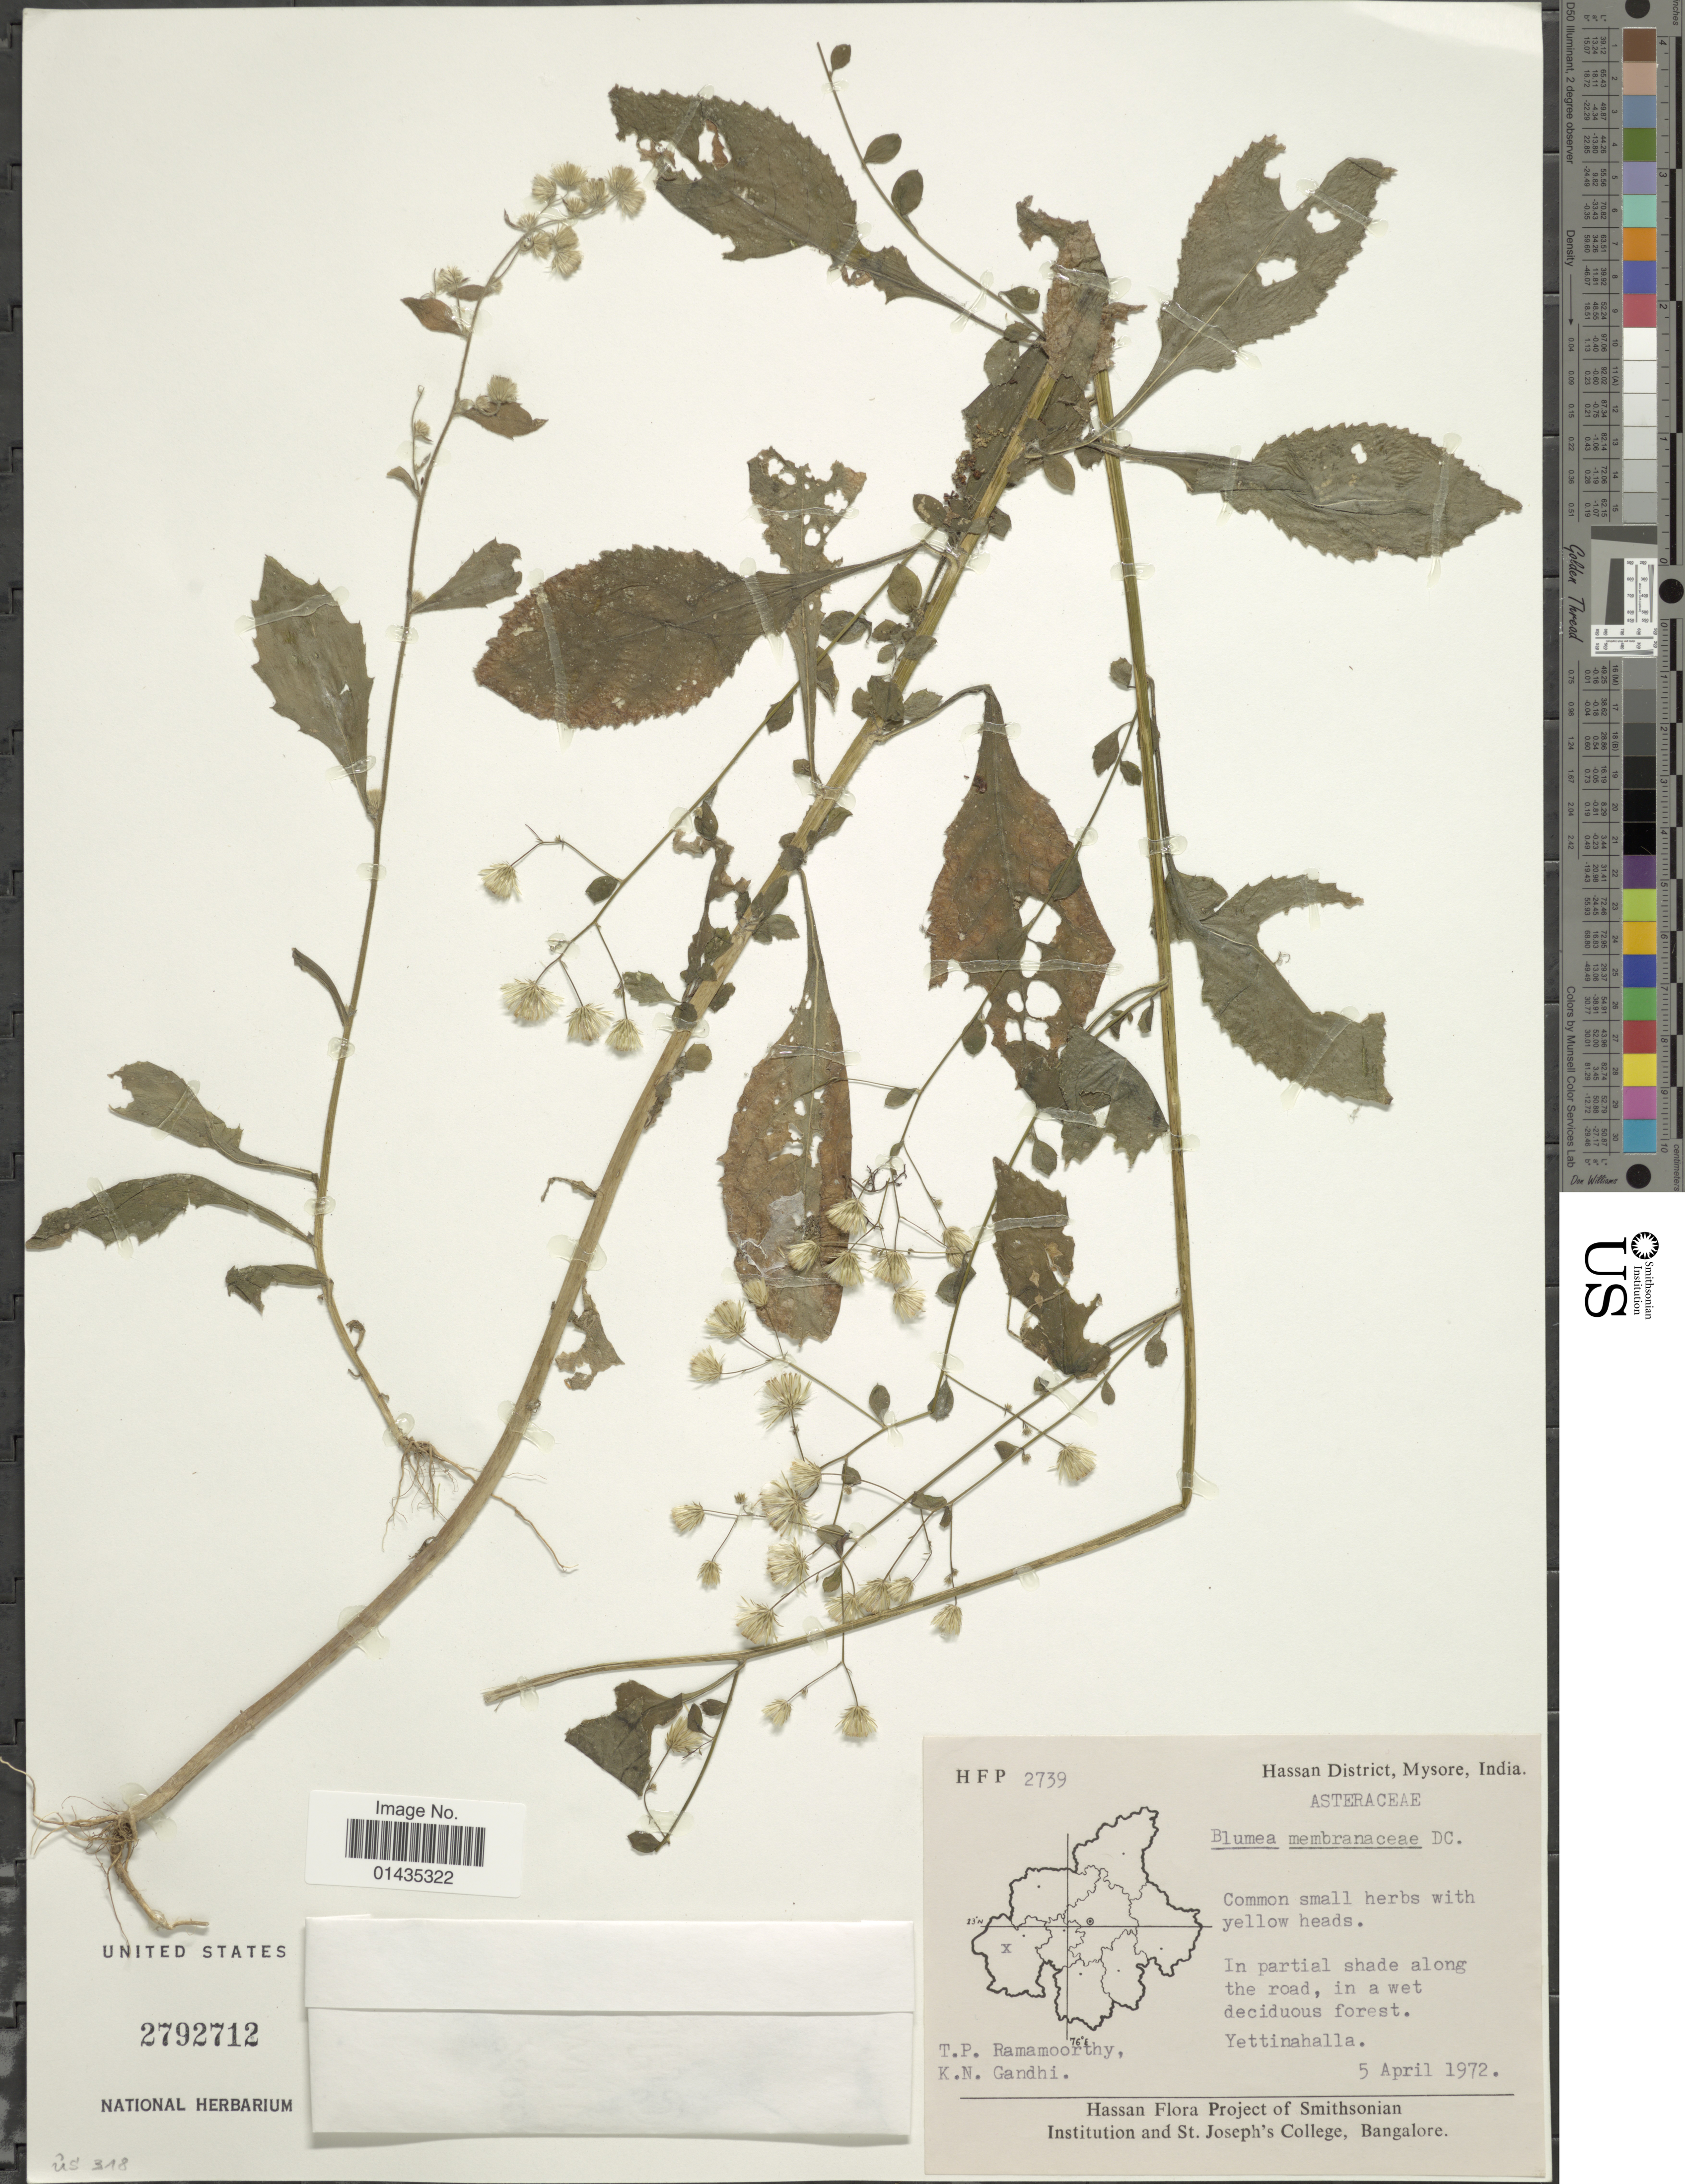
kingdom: Plantae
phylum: Tracheophyta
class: Magnoliopsida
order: Asterales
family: Asteraceae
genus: Blumea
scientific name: Blumea membranacea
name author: DC.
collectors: T. P. Ramamoorthy & K. N. Gandhi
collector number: HFP2739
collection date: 1972-04-05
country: India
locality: Hasaan District, Mysore, Yettinahalla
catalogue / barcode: US 2792712